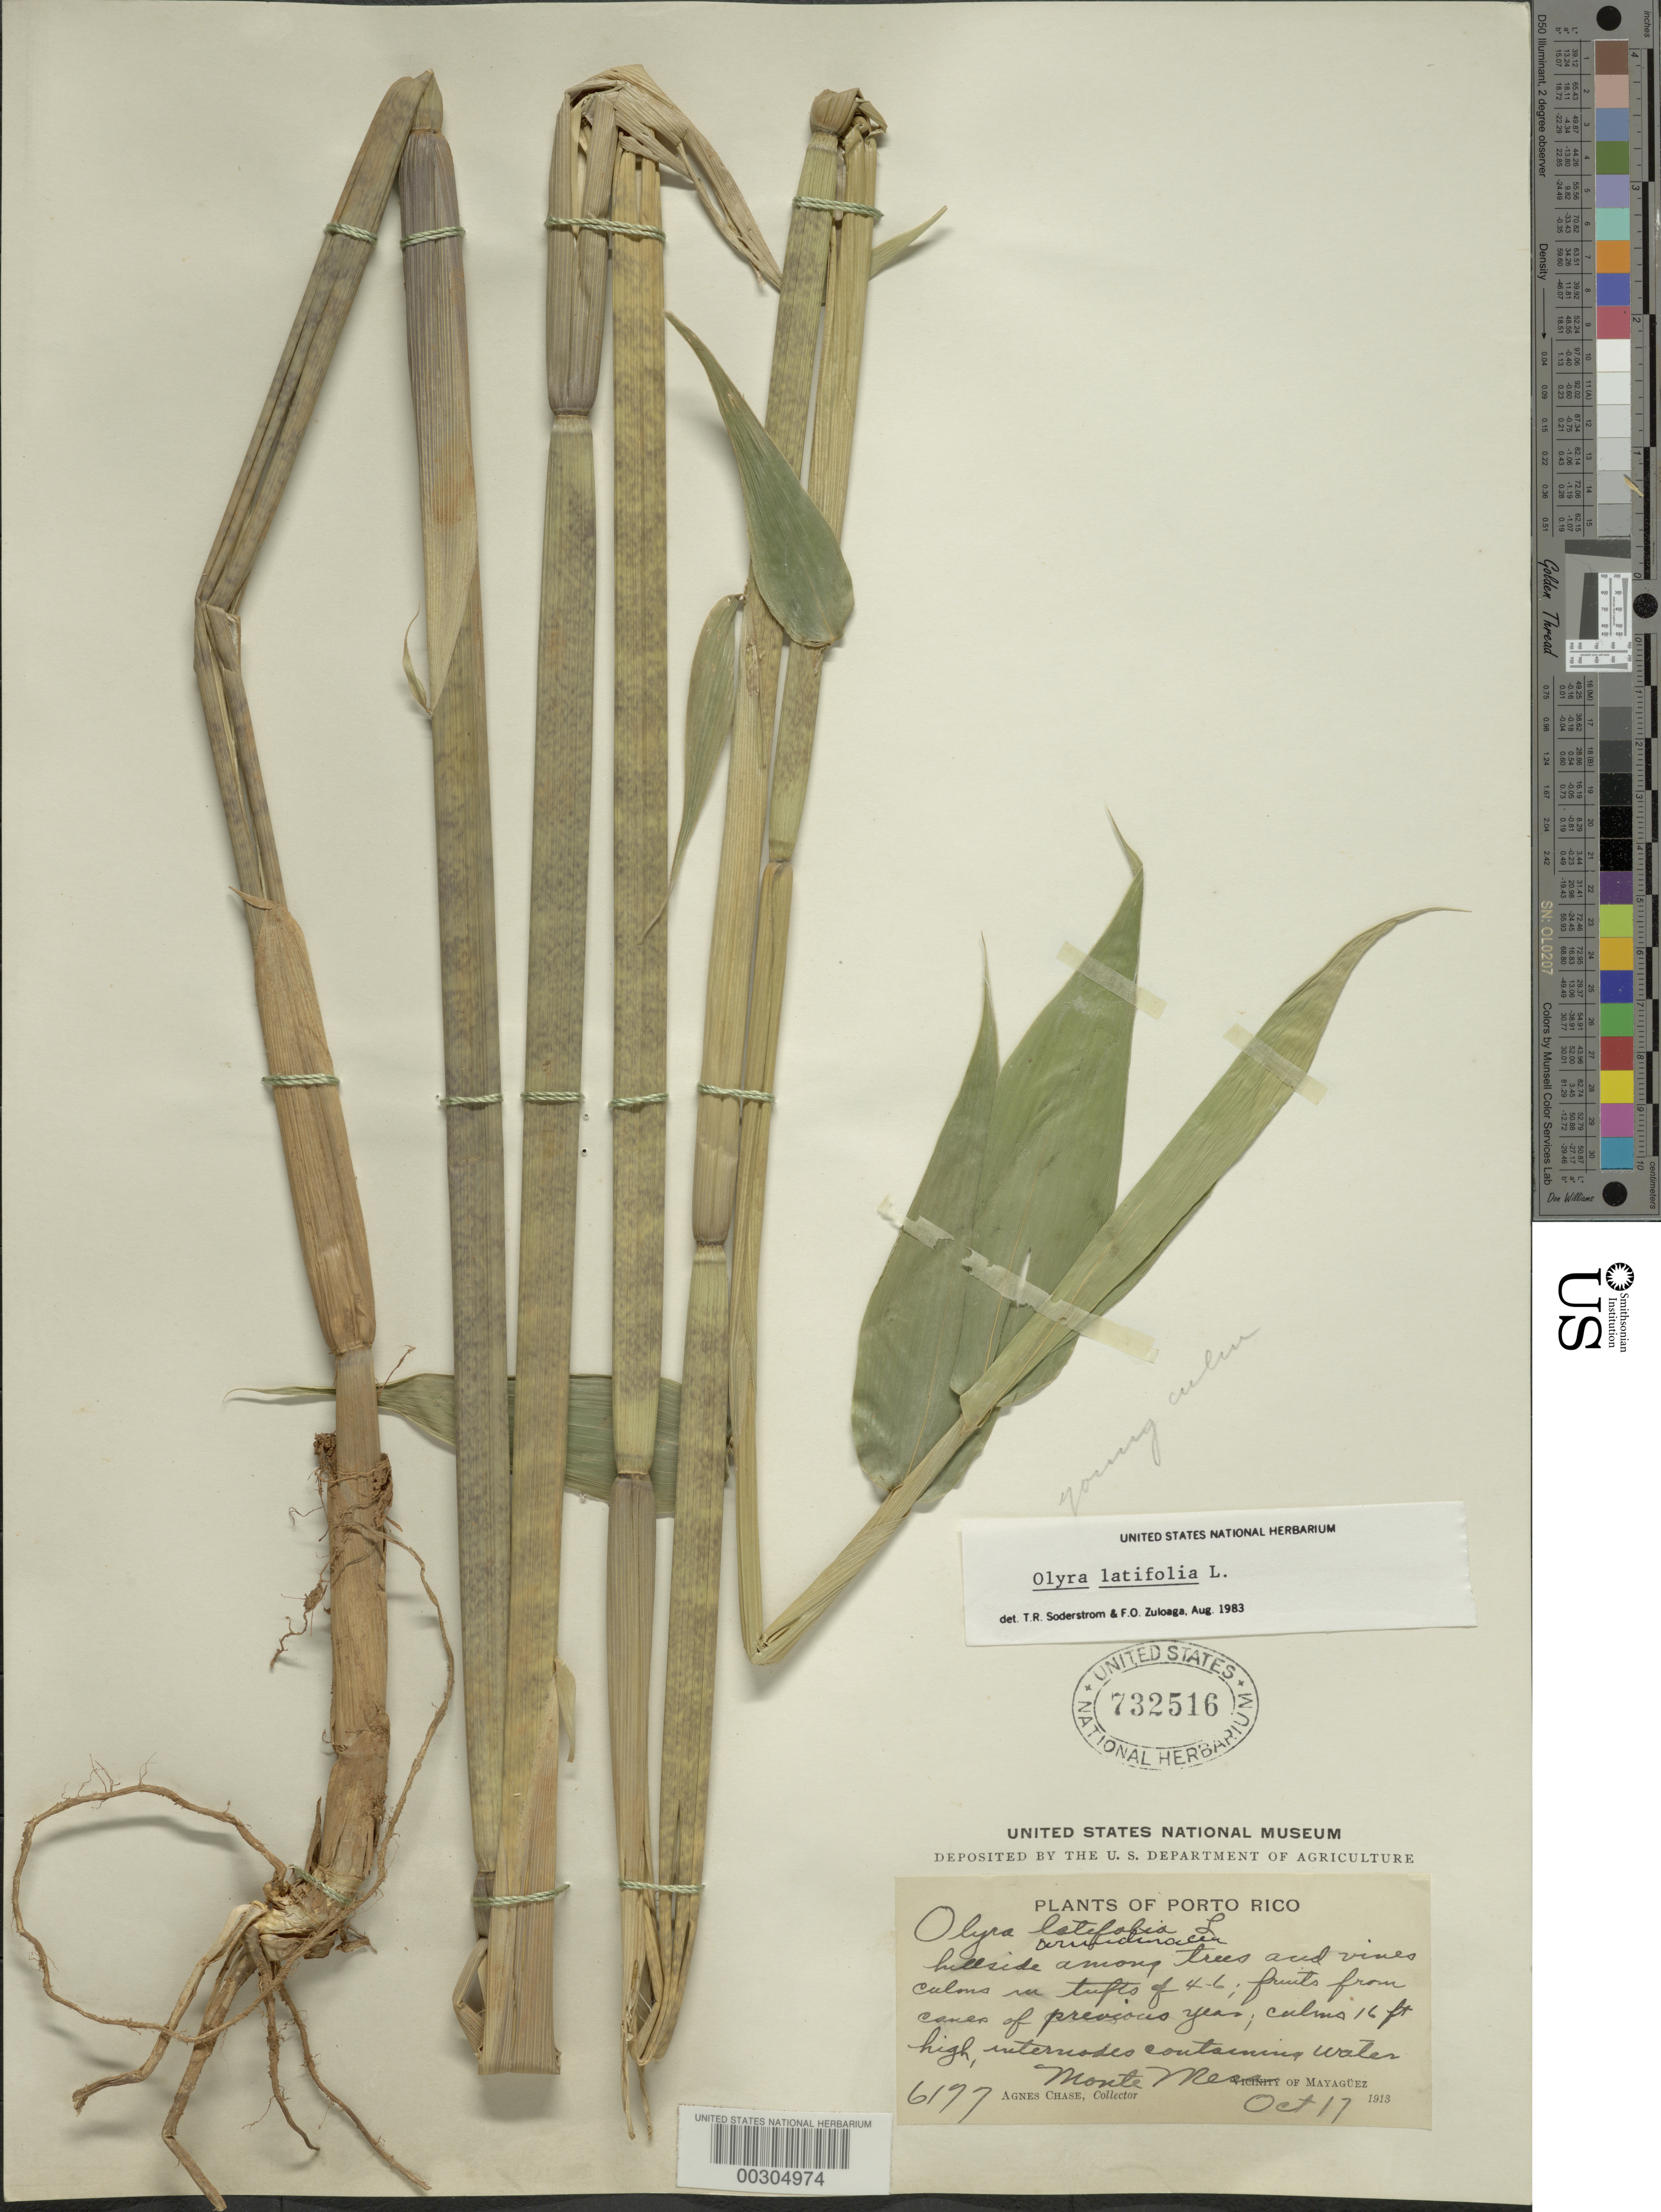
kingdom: Plantae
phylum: Tracheophyta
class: Liliopsida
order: Poales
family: Poaceae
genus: Olyra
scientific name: Olyra latifolia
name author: L.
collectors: A. Chase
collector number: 6177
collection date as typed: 17 Oct 1913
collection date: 1913-10-17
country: Puerto Rico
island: Greater Antilles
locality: Monte mesa, mayaguez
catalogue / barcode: US 732516